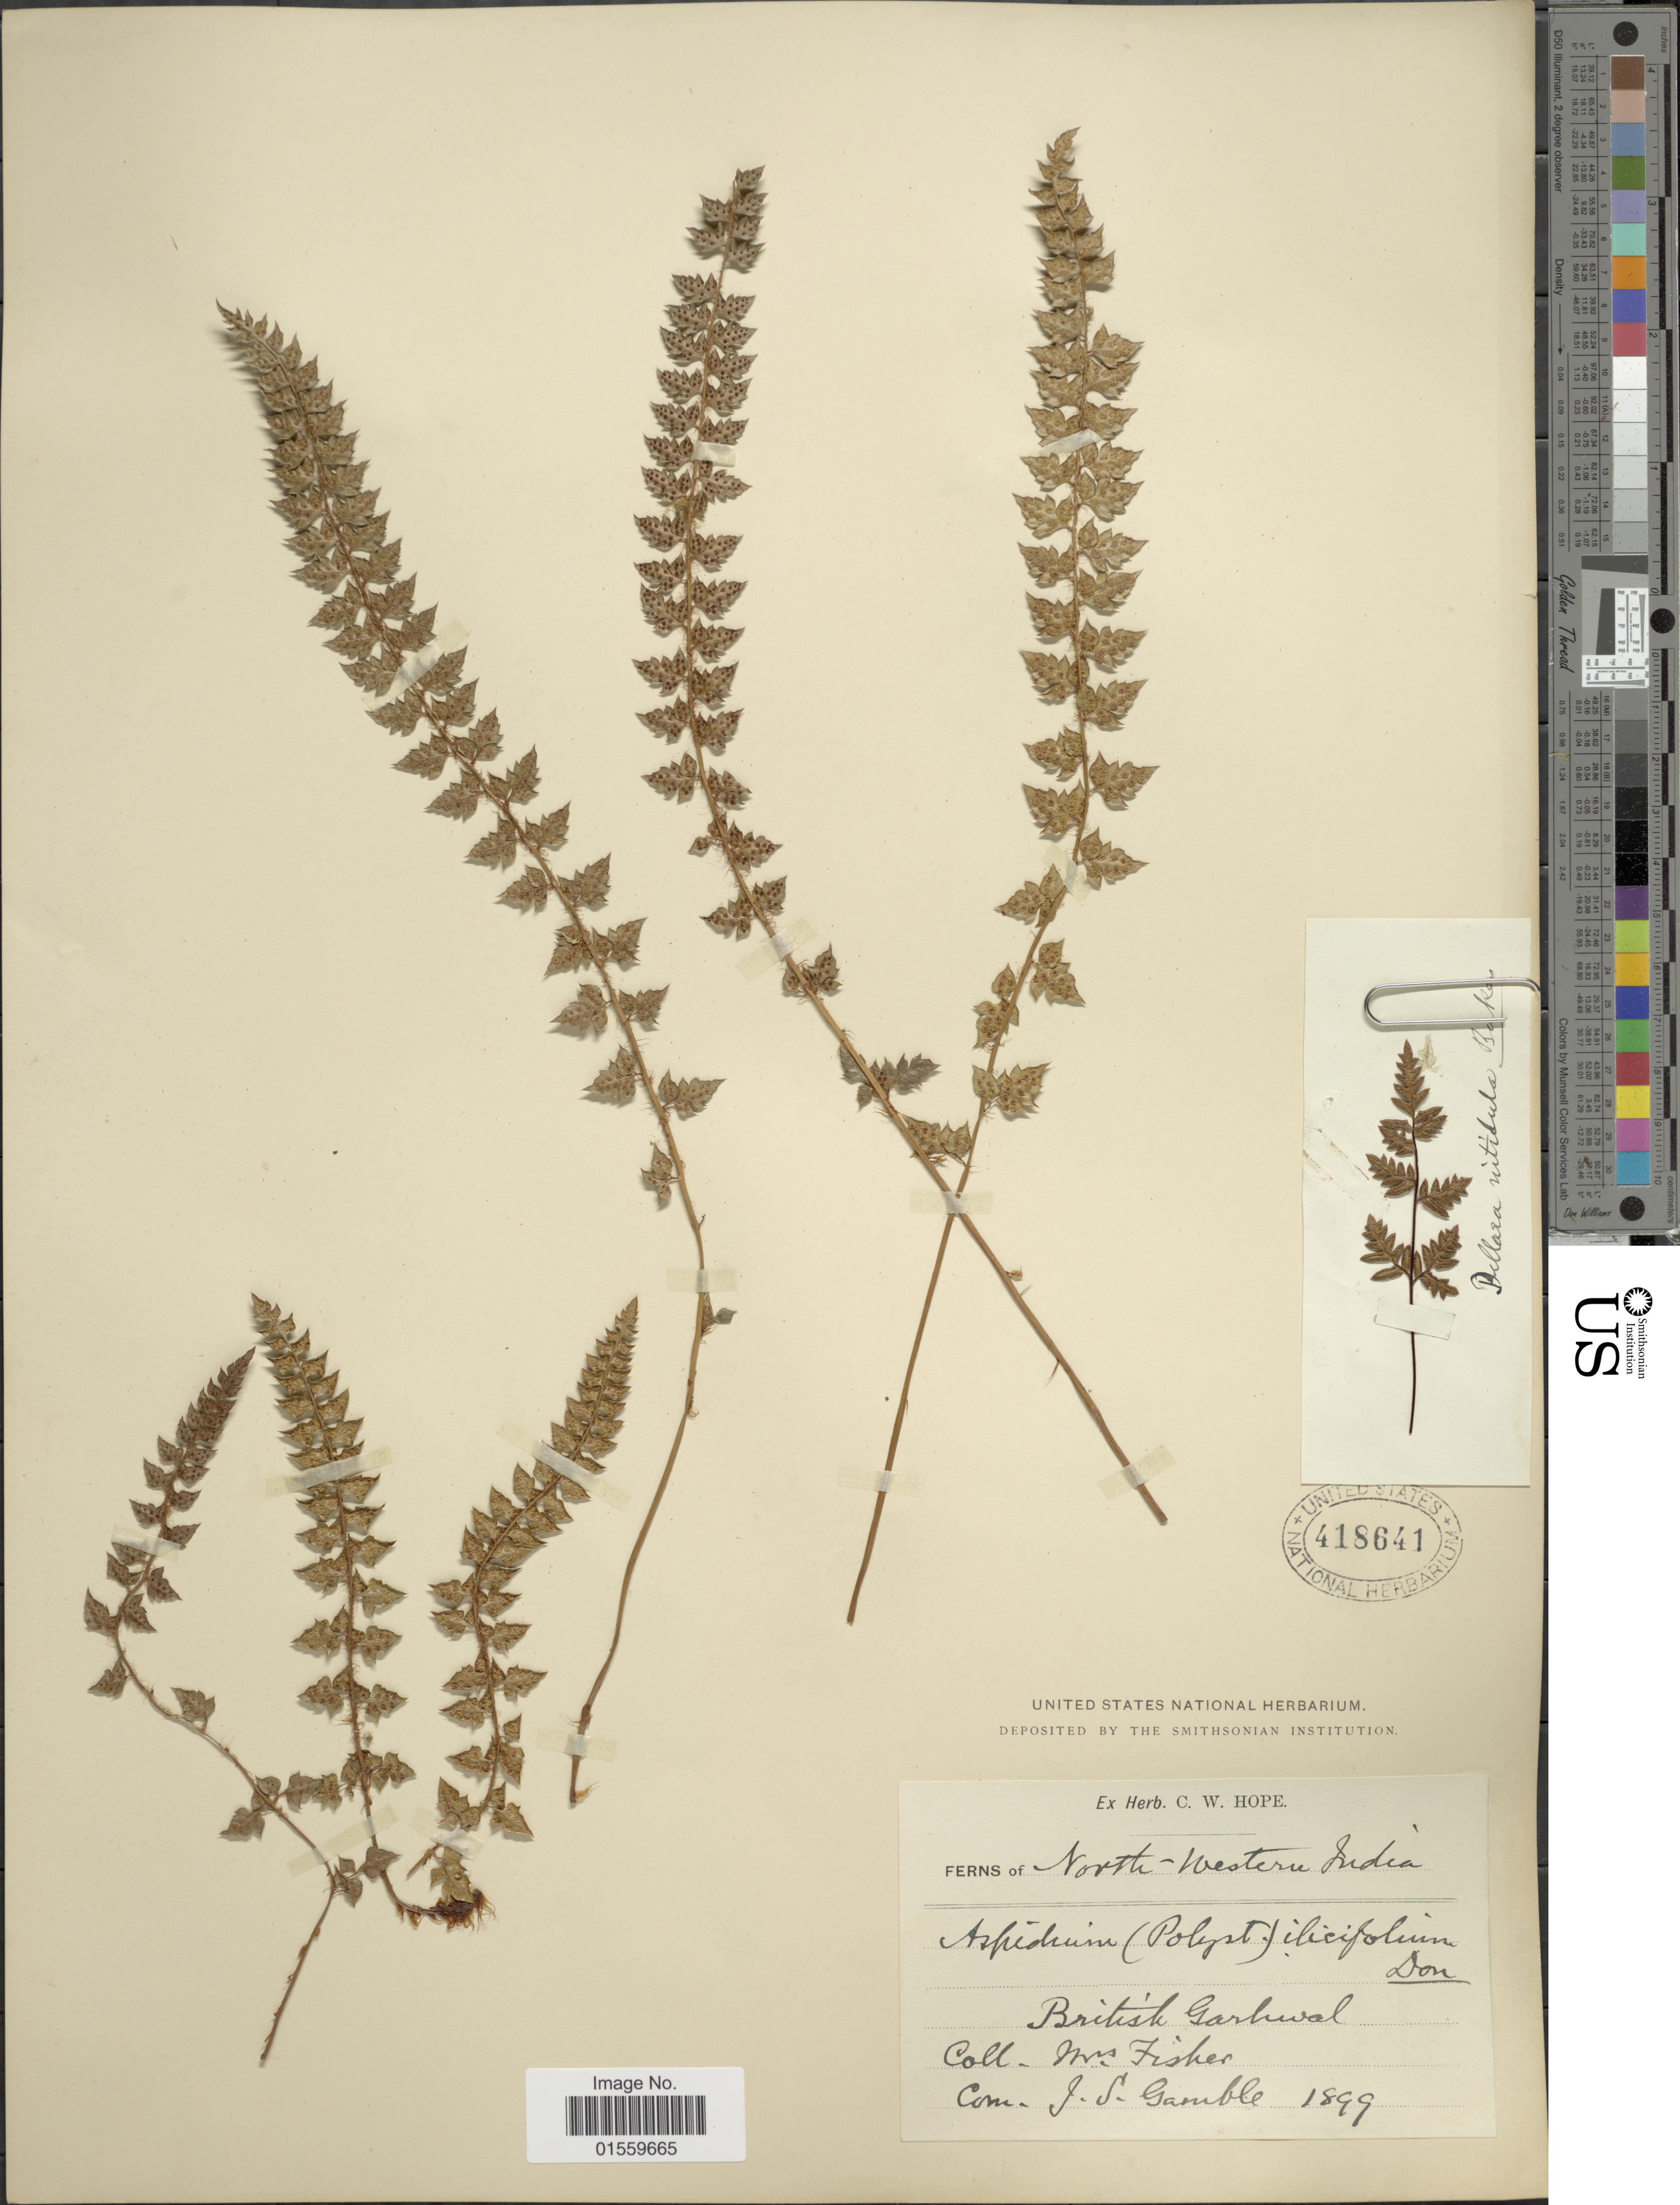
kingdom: Plantae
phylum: Tracheophyta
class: Polypodiopsida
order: Polypodiales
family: Dryopteridaceae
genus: Polystichum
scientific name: Polystichum stimulans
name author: (Kunze ex Mett.) Bedd.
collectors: Fisher & J. S. Gamble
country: India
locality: North-Western India, British Garhwal.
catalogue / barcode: US 418641